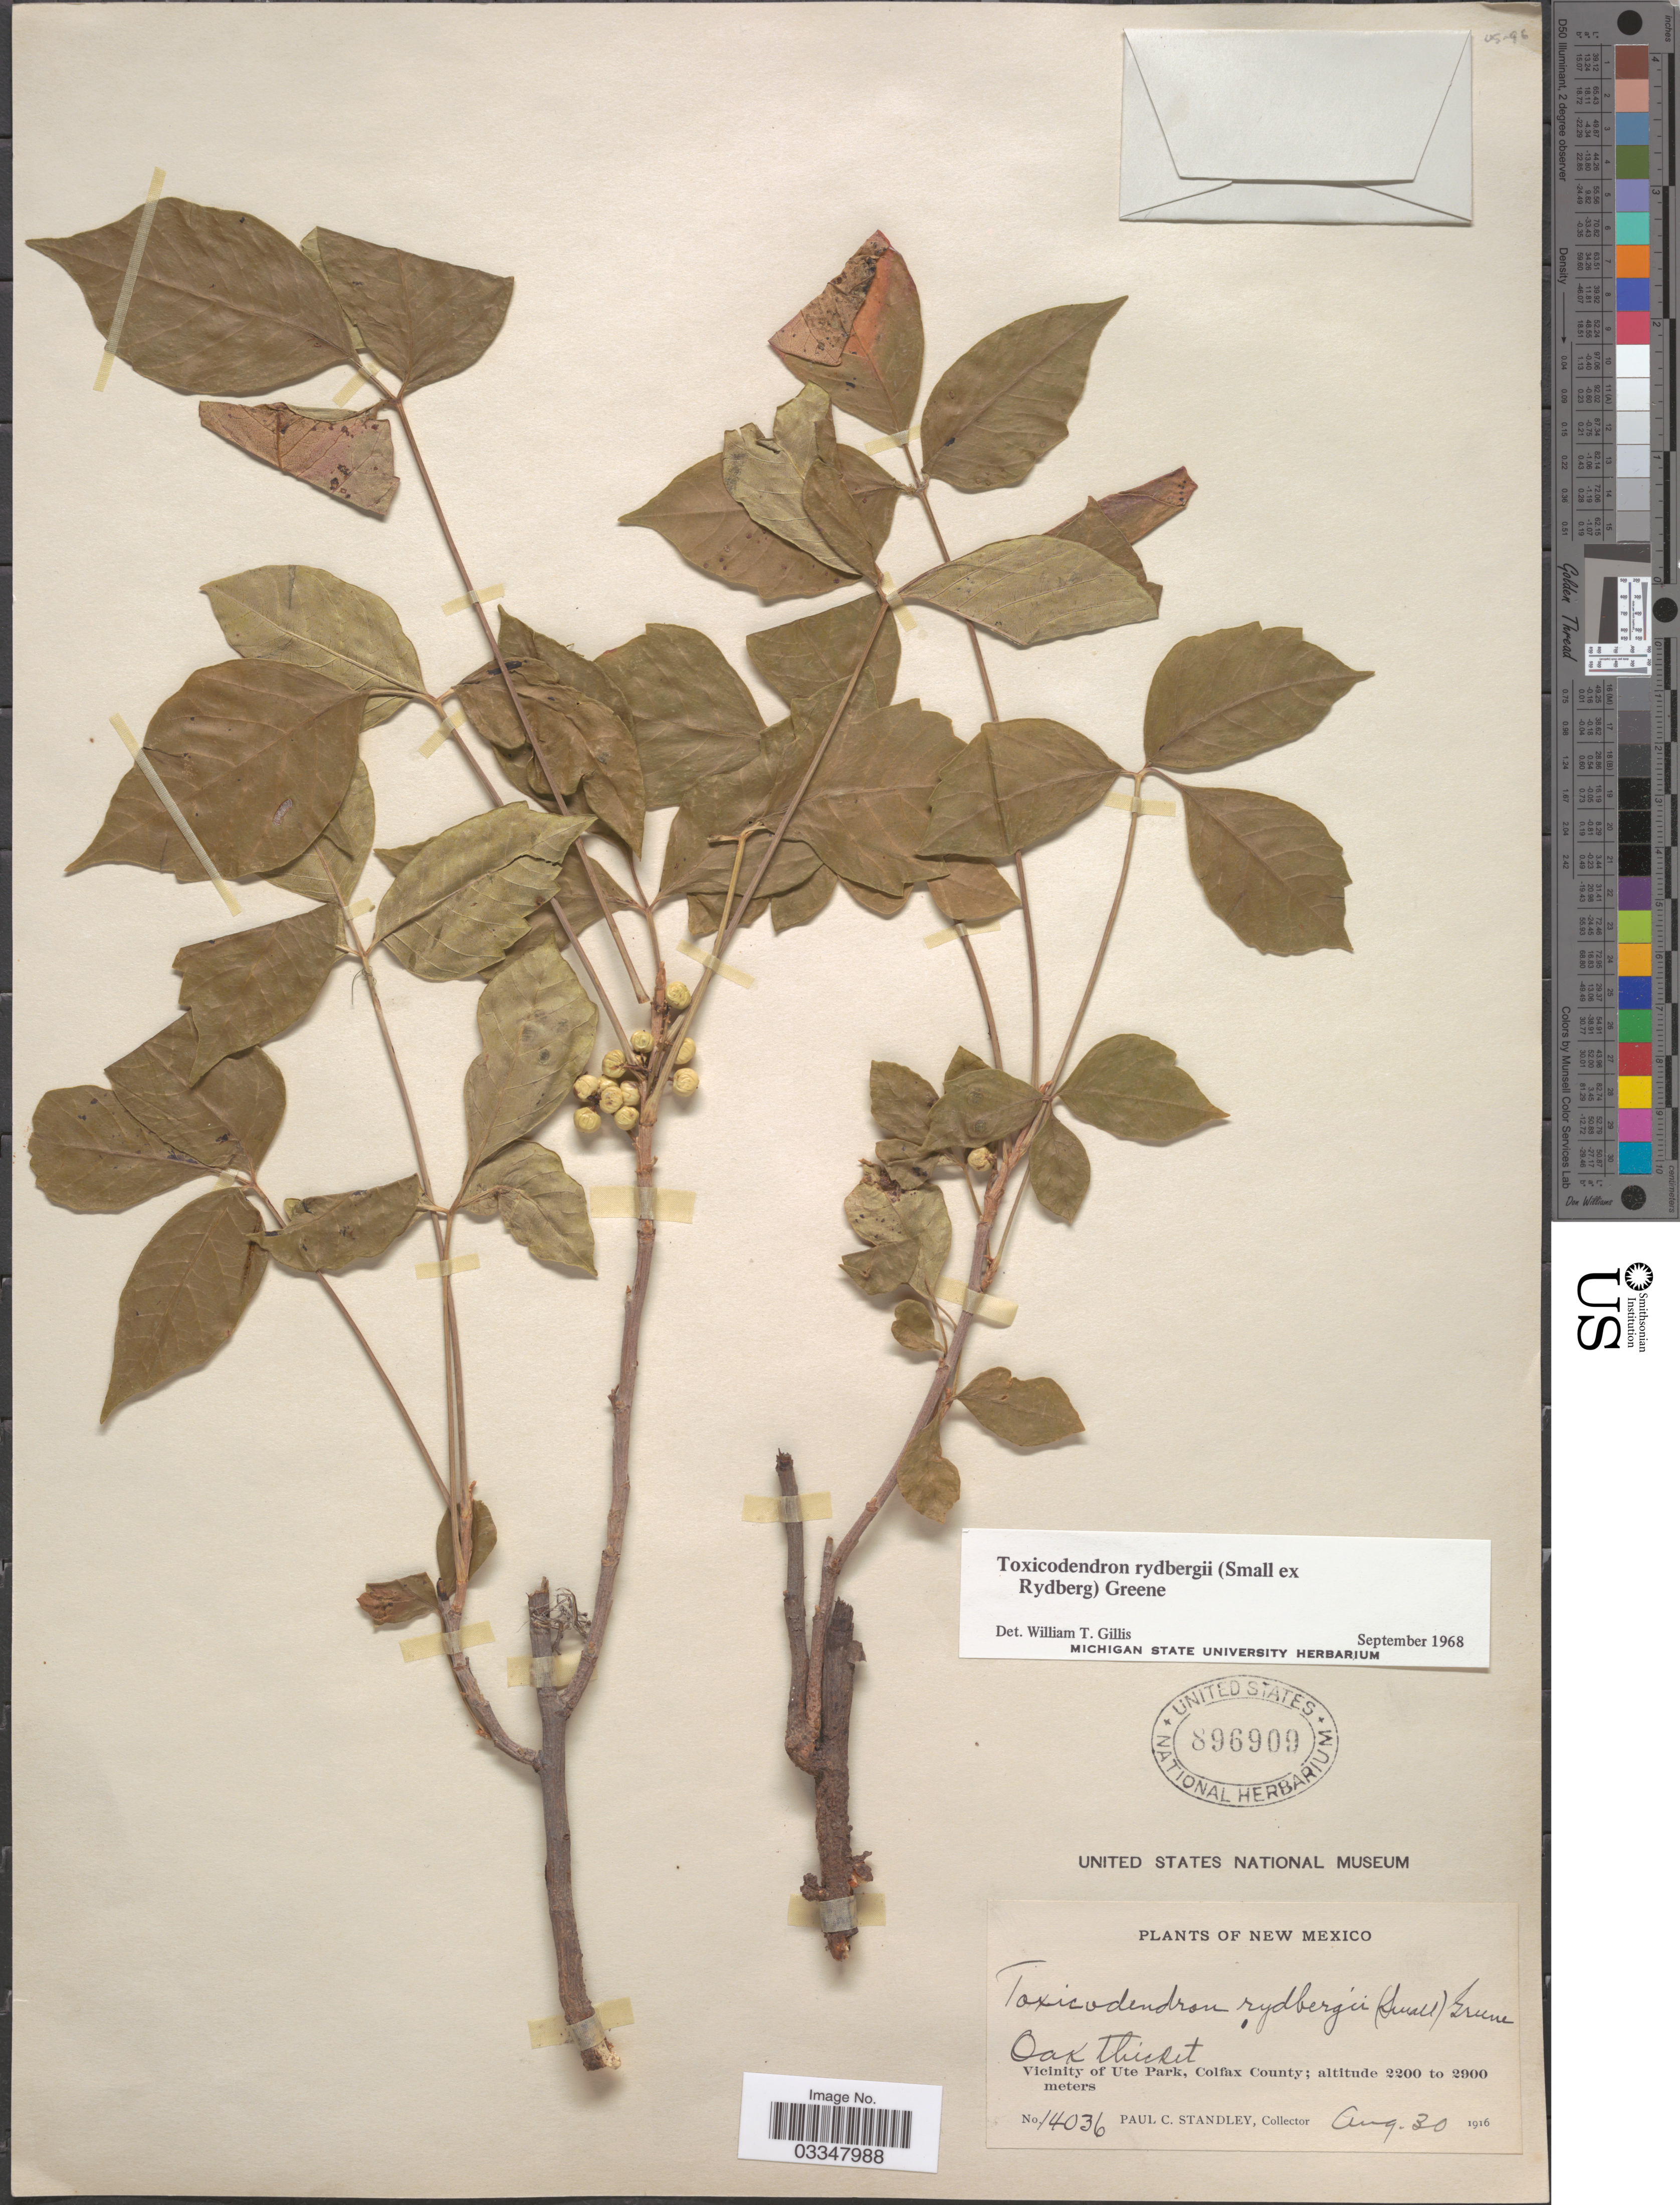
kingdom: Plantae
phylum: Tracheophyta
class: Magnoliopsida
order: Sapindales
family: Anacardiaceae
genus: Toxicodendron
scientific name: Toxicodendron radicans subsp. rydbergii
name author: (Small & Rydb.) Á. Löve & D. Löve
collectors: P. C. Standley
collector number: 14036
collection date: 1916-08-30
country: United States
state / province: New Mexico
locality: Vicinity of Ute Park, Colfax County.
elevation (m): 2200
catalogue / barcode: US 896909